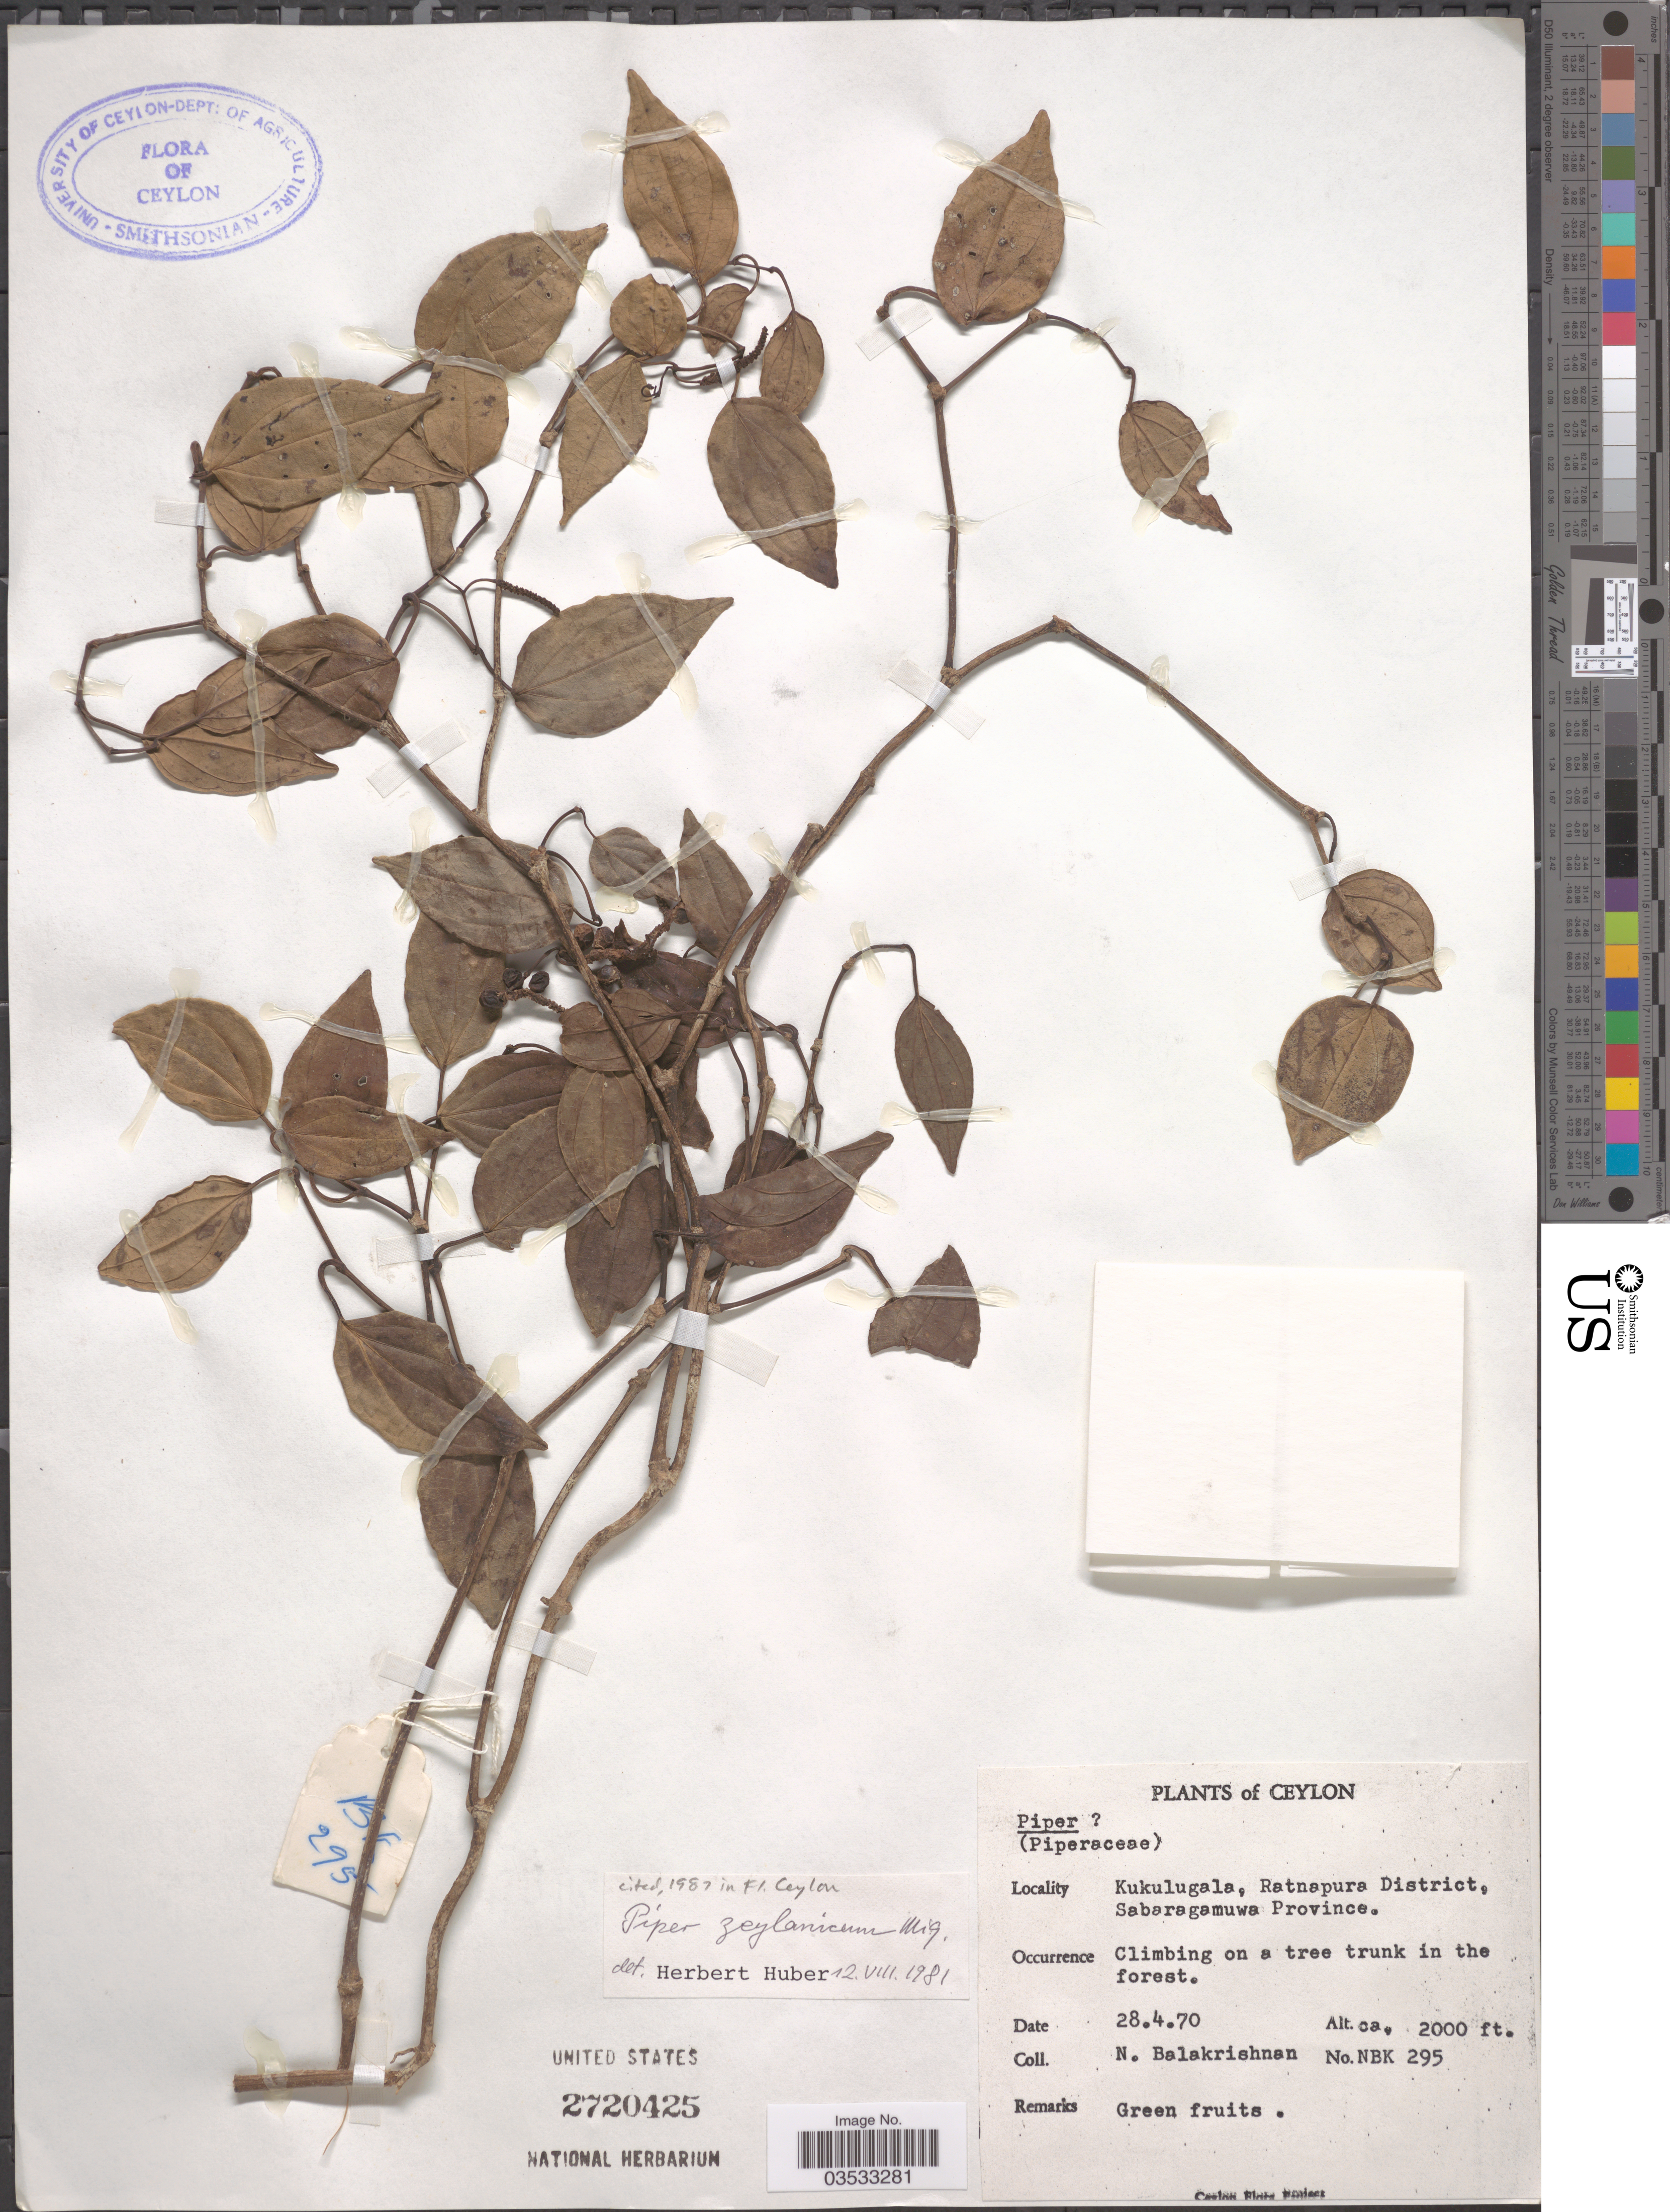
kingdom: Plantae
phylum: Tracheophyta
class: Magnoliopsida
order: Piperales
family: Piperaceae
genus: Piper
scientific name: Piper zeylanicum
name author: Miq.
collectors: N. Balakrishnan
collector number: NBK 295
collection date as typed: Transcribed d/m/y: 28/4/70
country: Sri Lanka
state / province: Sabaragamuwa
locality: Ceylon. Kukulugala, Ratnapura District.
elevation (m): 610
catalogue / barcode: US 2720425